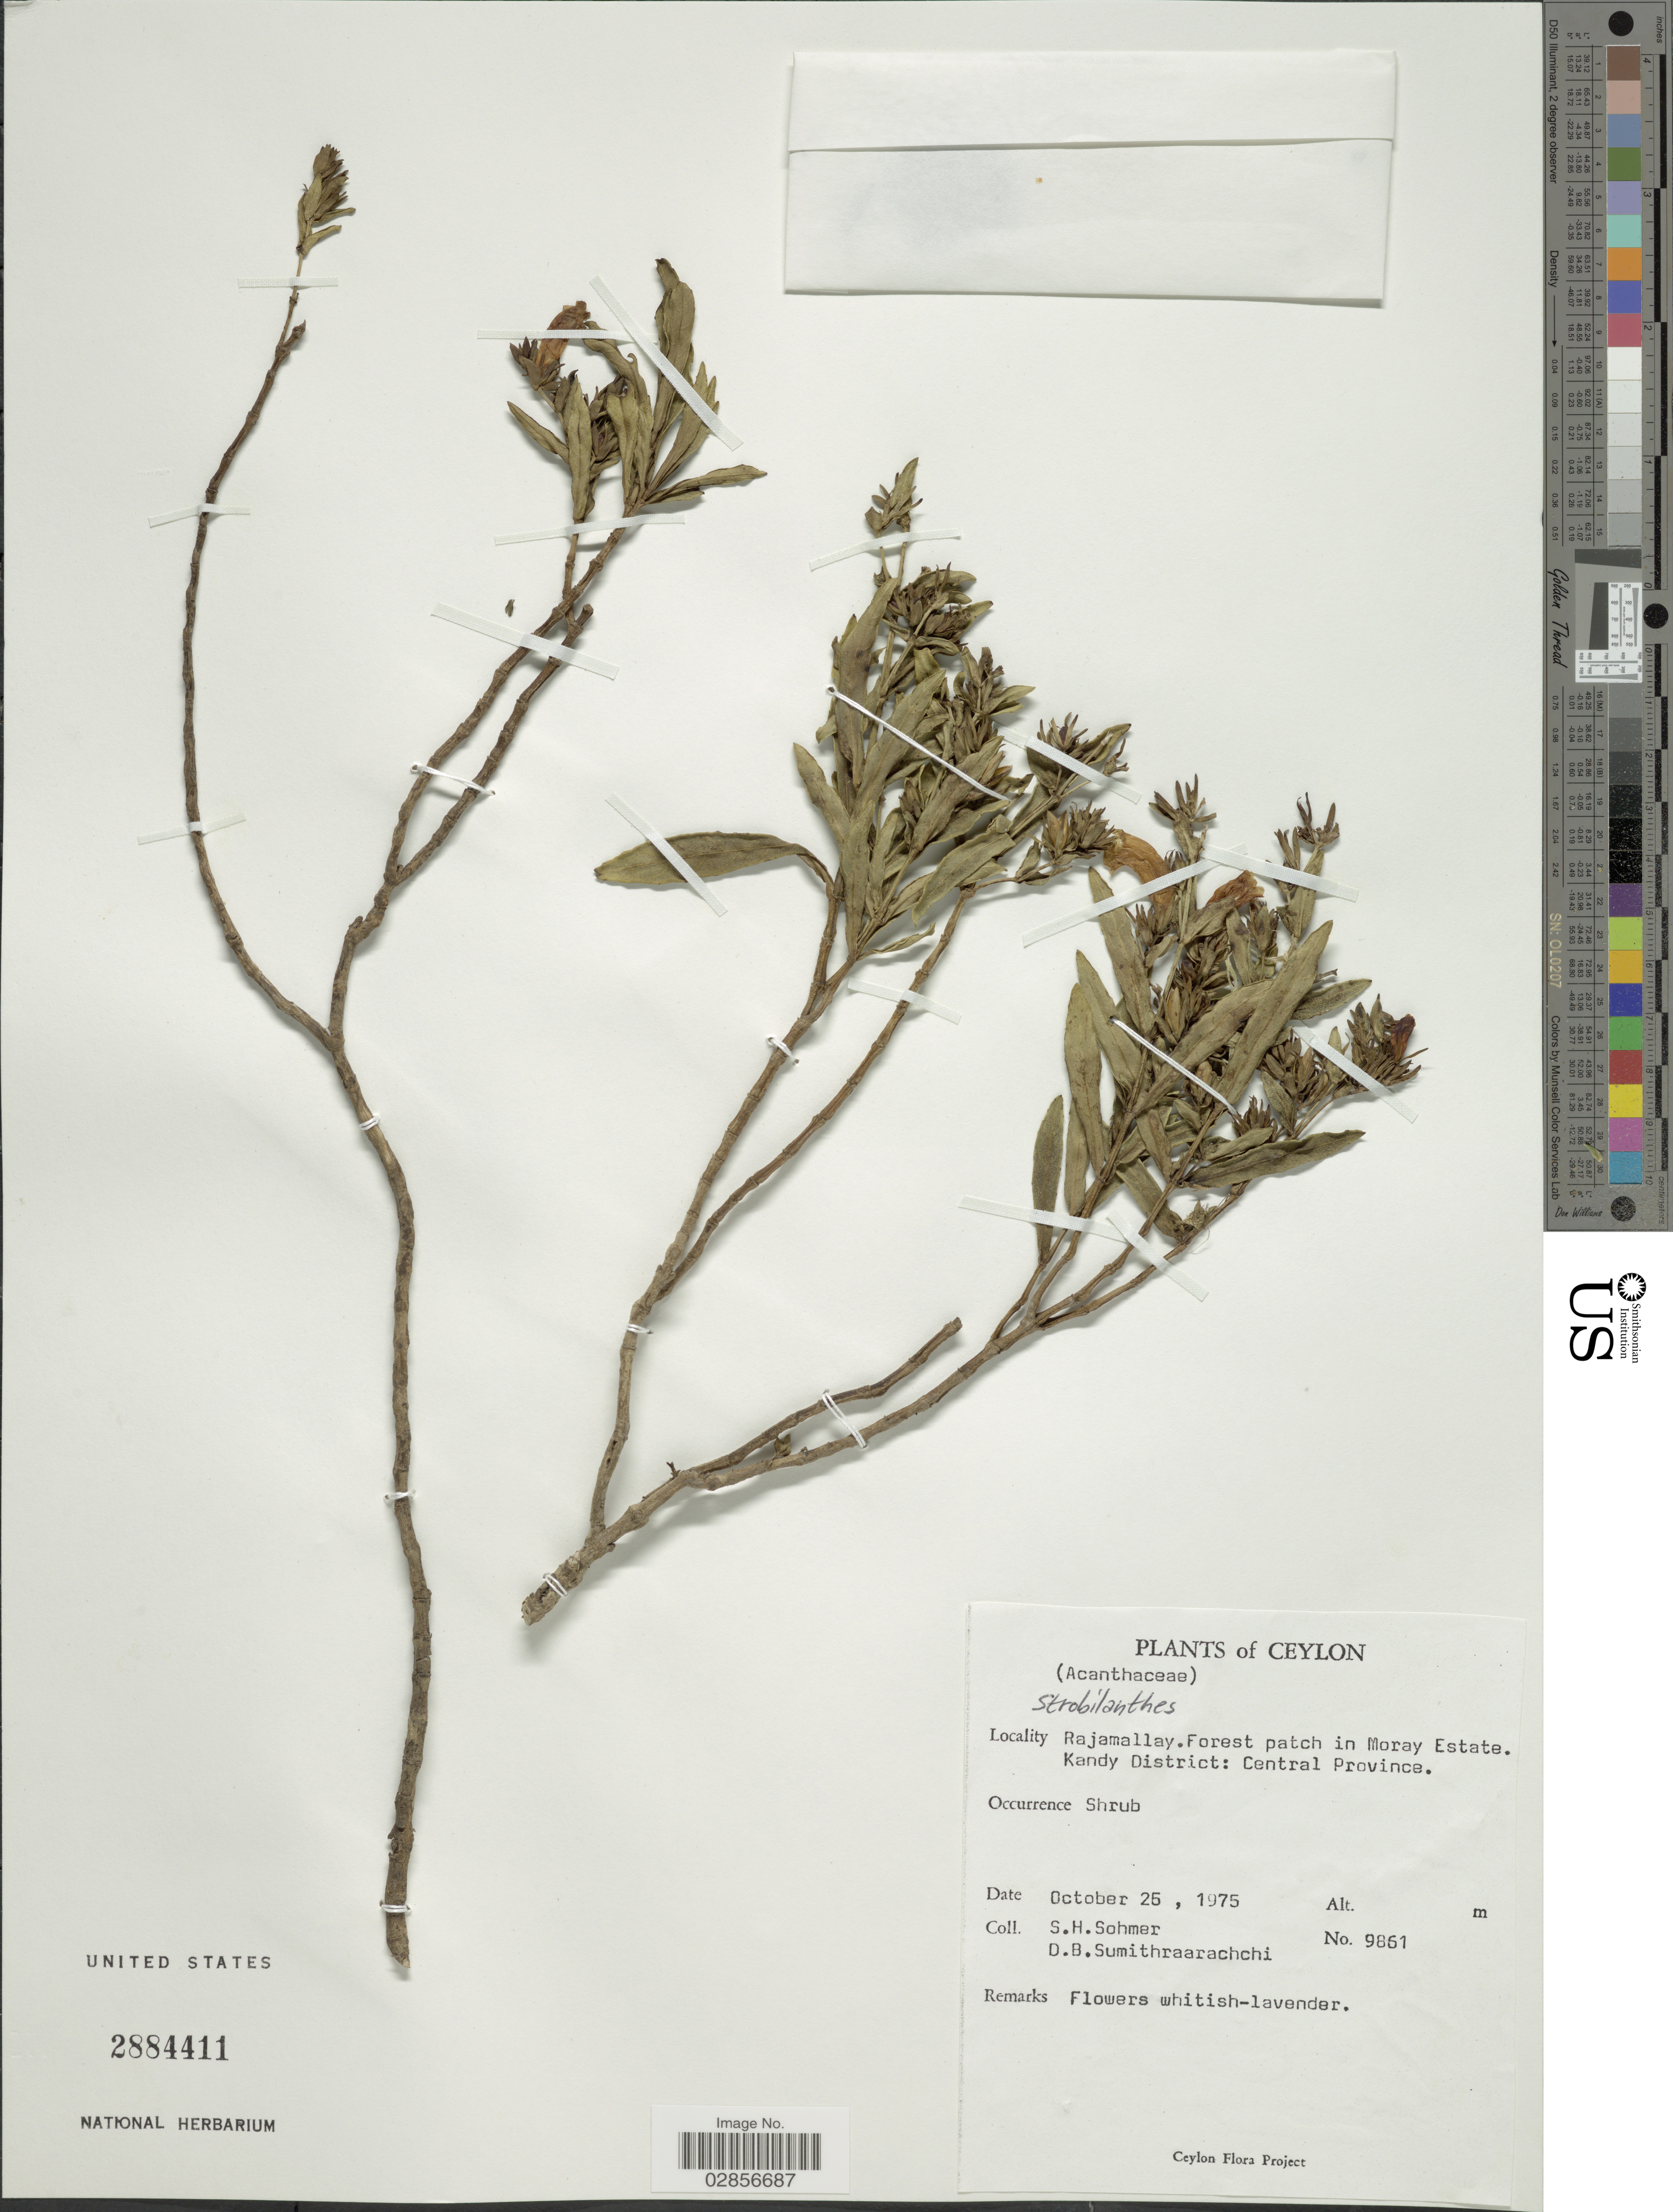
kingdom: Plantae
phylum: Tracheophyta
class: Magnoliopsida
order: Lamiales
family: Acanthaceae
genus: Strobilanthes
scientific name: Strobilanthes sp.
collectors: S. H. Sohmer & D. B. Sumithraarachchi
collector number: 9861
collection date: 1975-10-25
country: Sri Lanka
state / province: Central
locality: Ceylon, Rajamallay. Forest patch in Moray Estate. Kandy District: Central Province.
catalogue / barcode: US 2884411